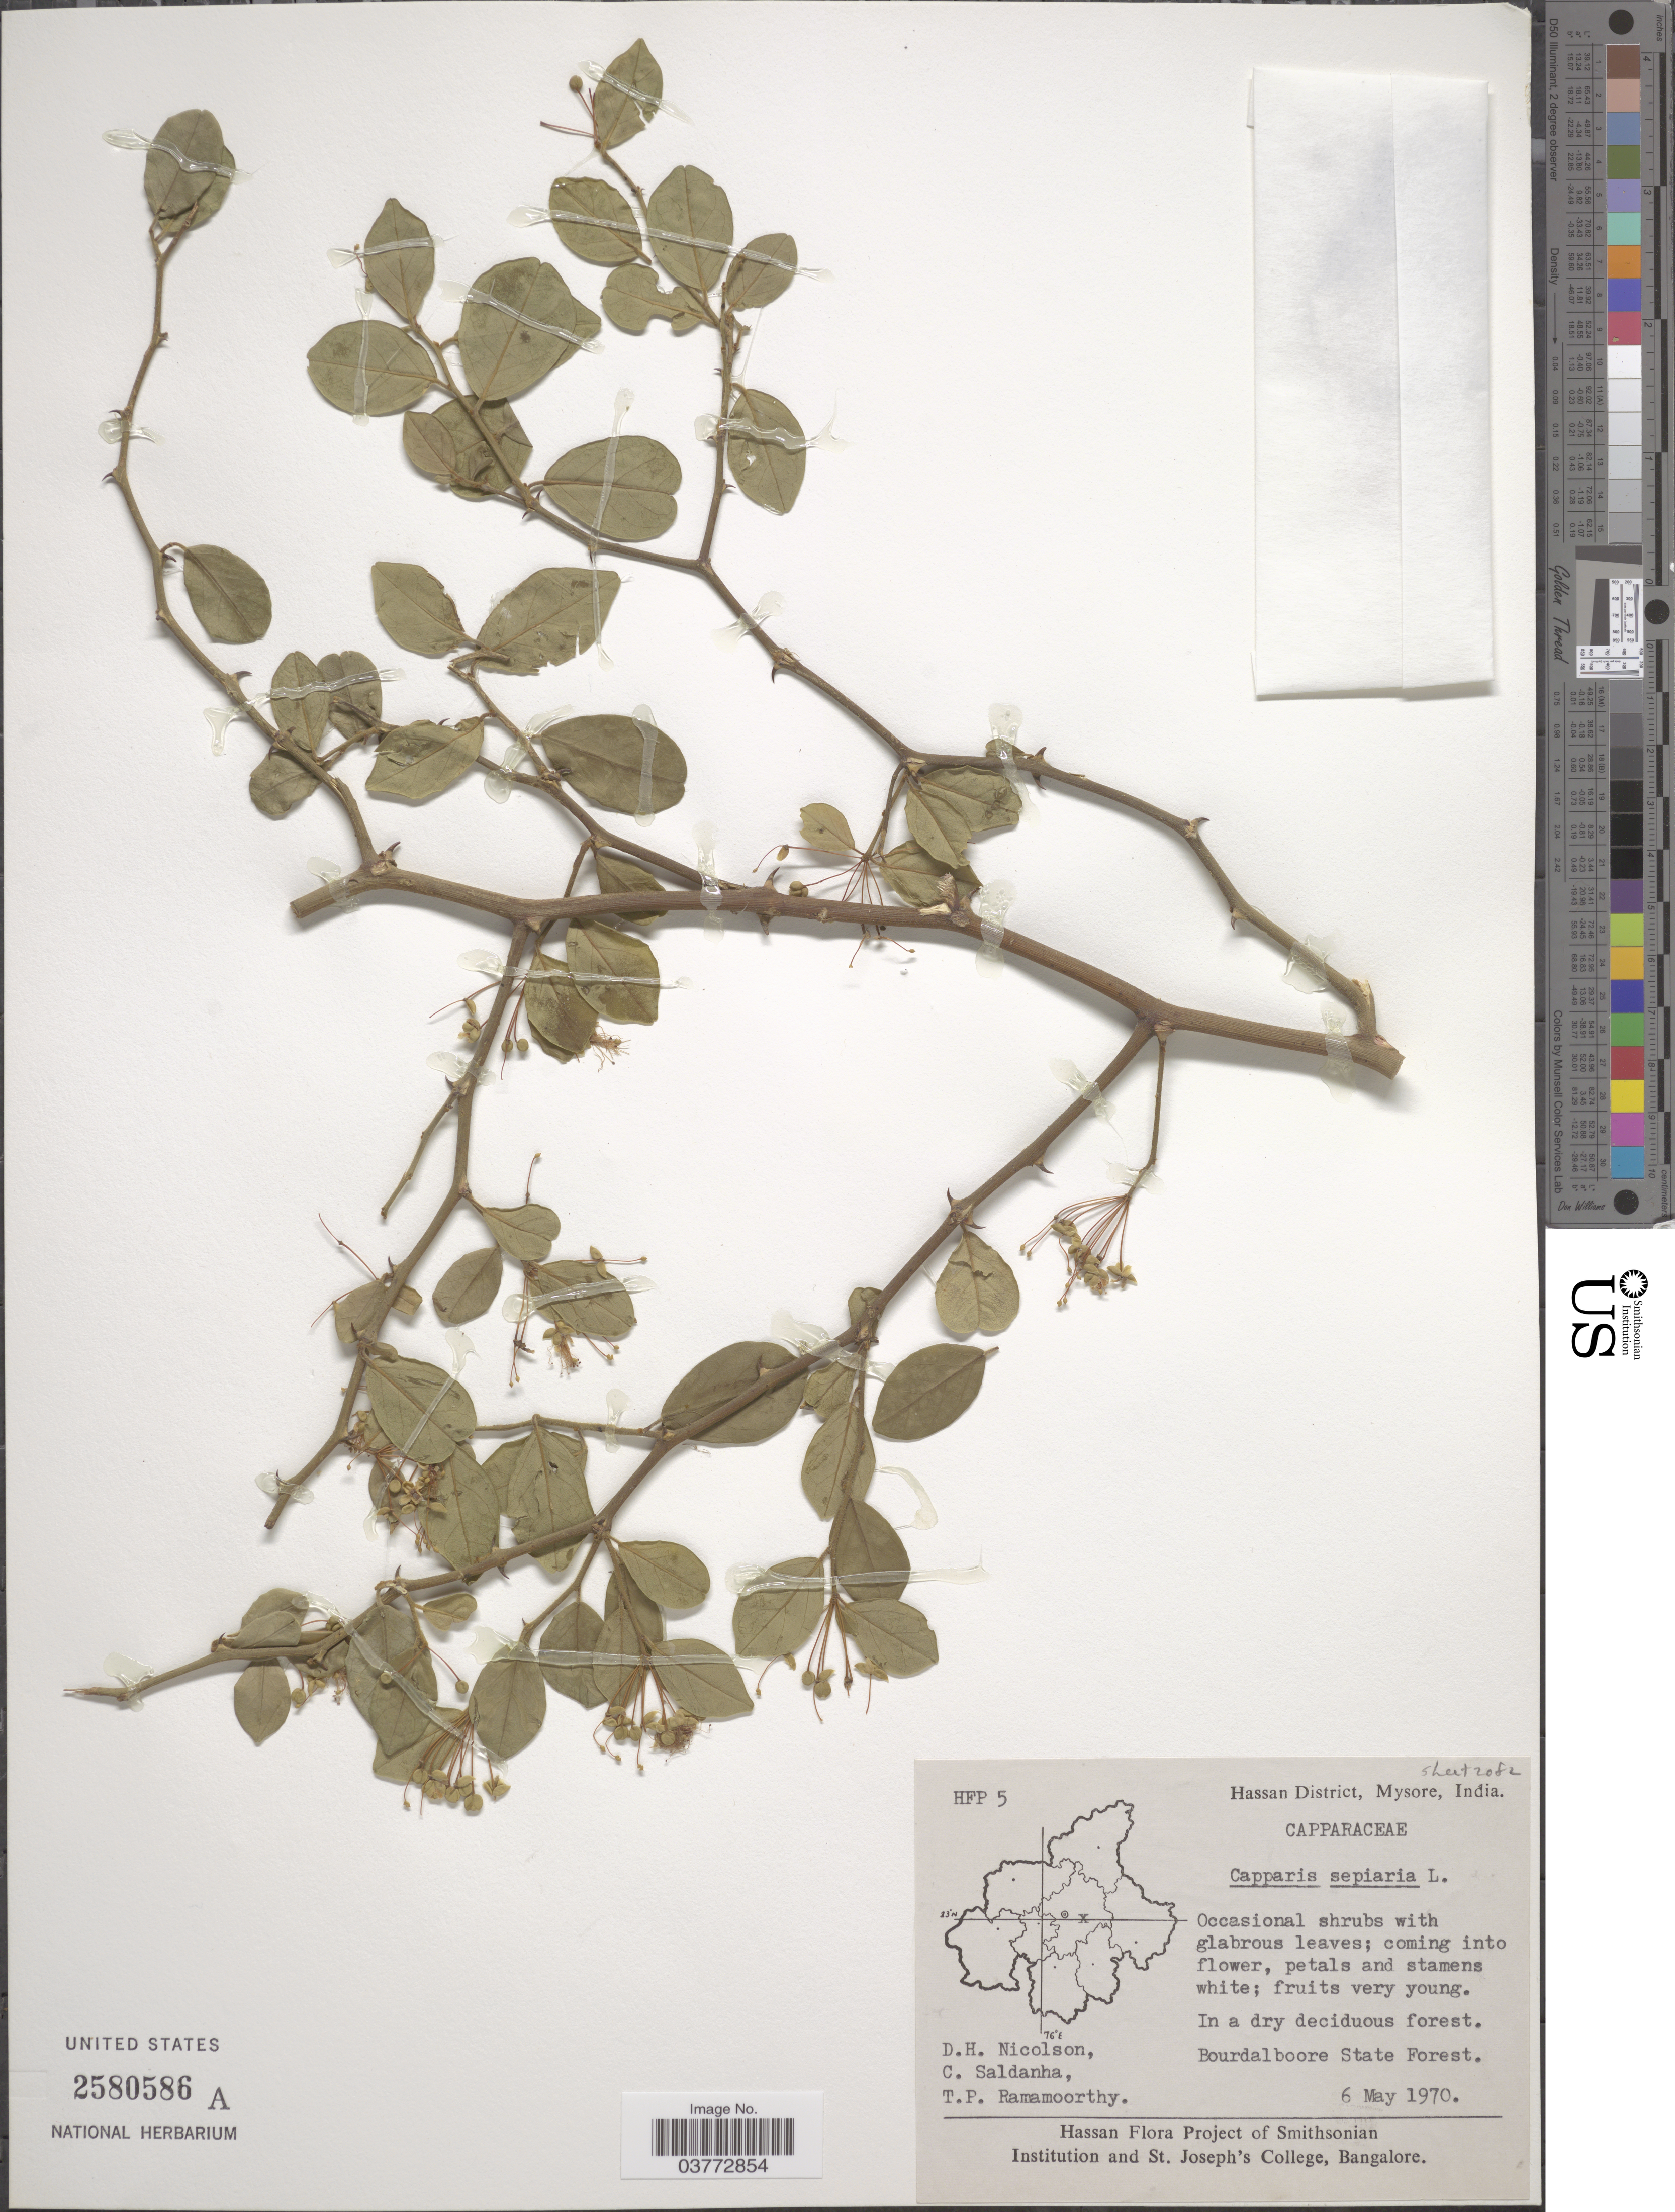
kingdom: Plantae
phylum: Tracheophyta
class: Magnoliopsida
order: Brassicales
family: Capparaceae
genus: Capparis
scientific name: Capparis sepiaria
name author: L.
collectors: D. H. Nicolson, C. Saldanha & T. P. Ramamoorthy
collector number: HFP5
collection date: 1970-05-06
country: India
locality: Hassan District, Mysore. Bourdalboore State Forest.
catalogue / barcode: US 2580586A